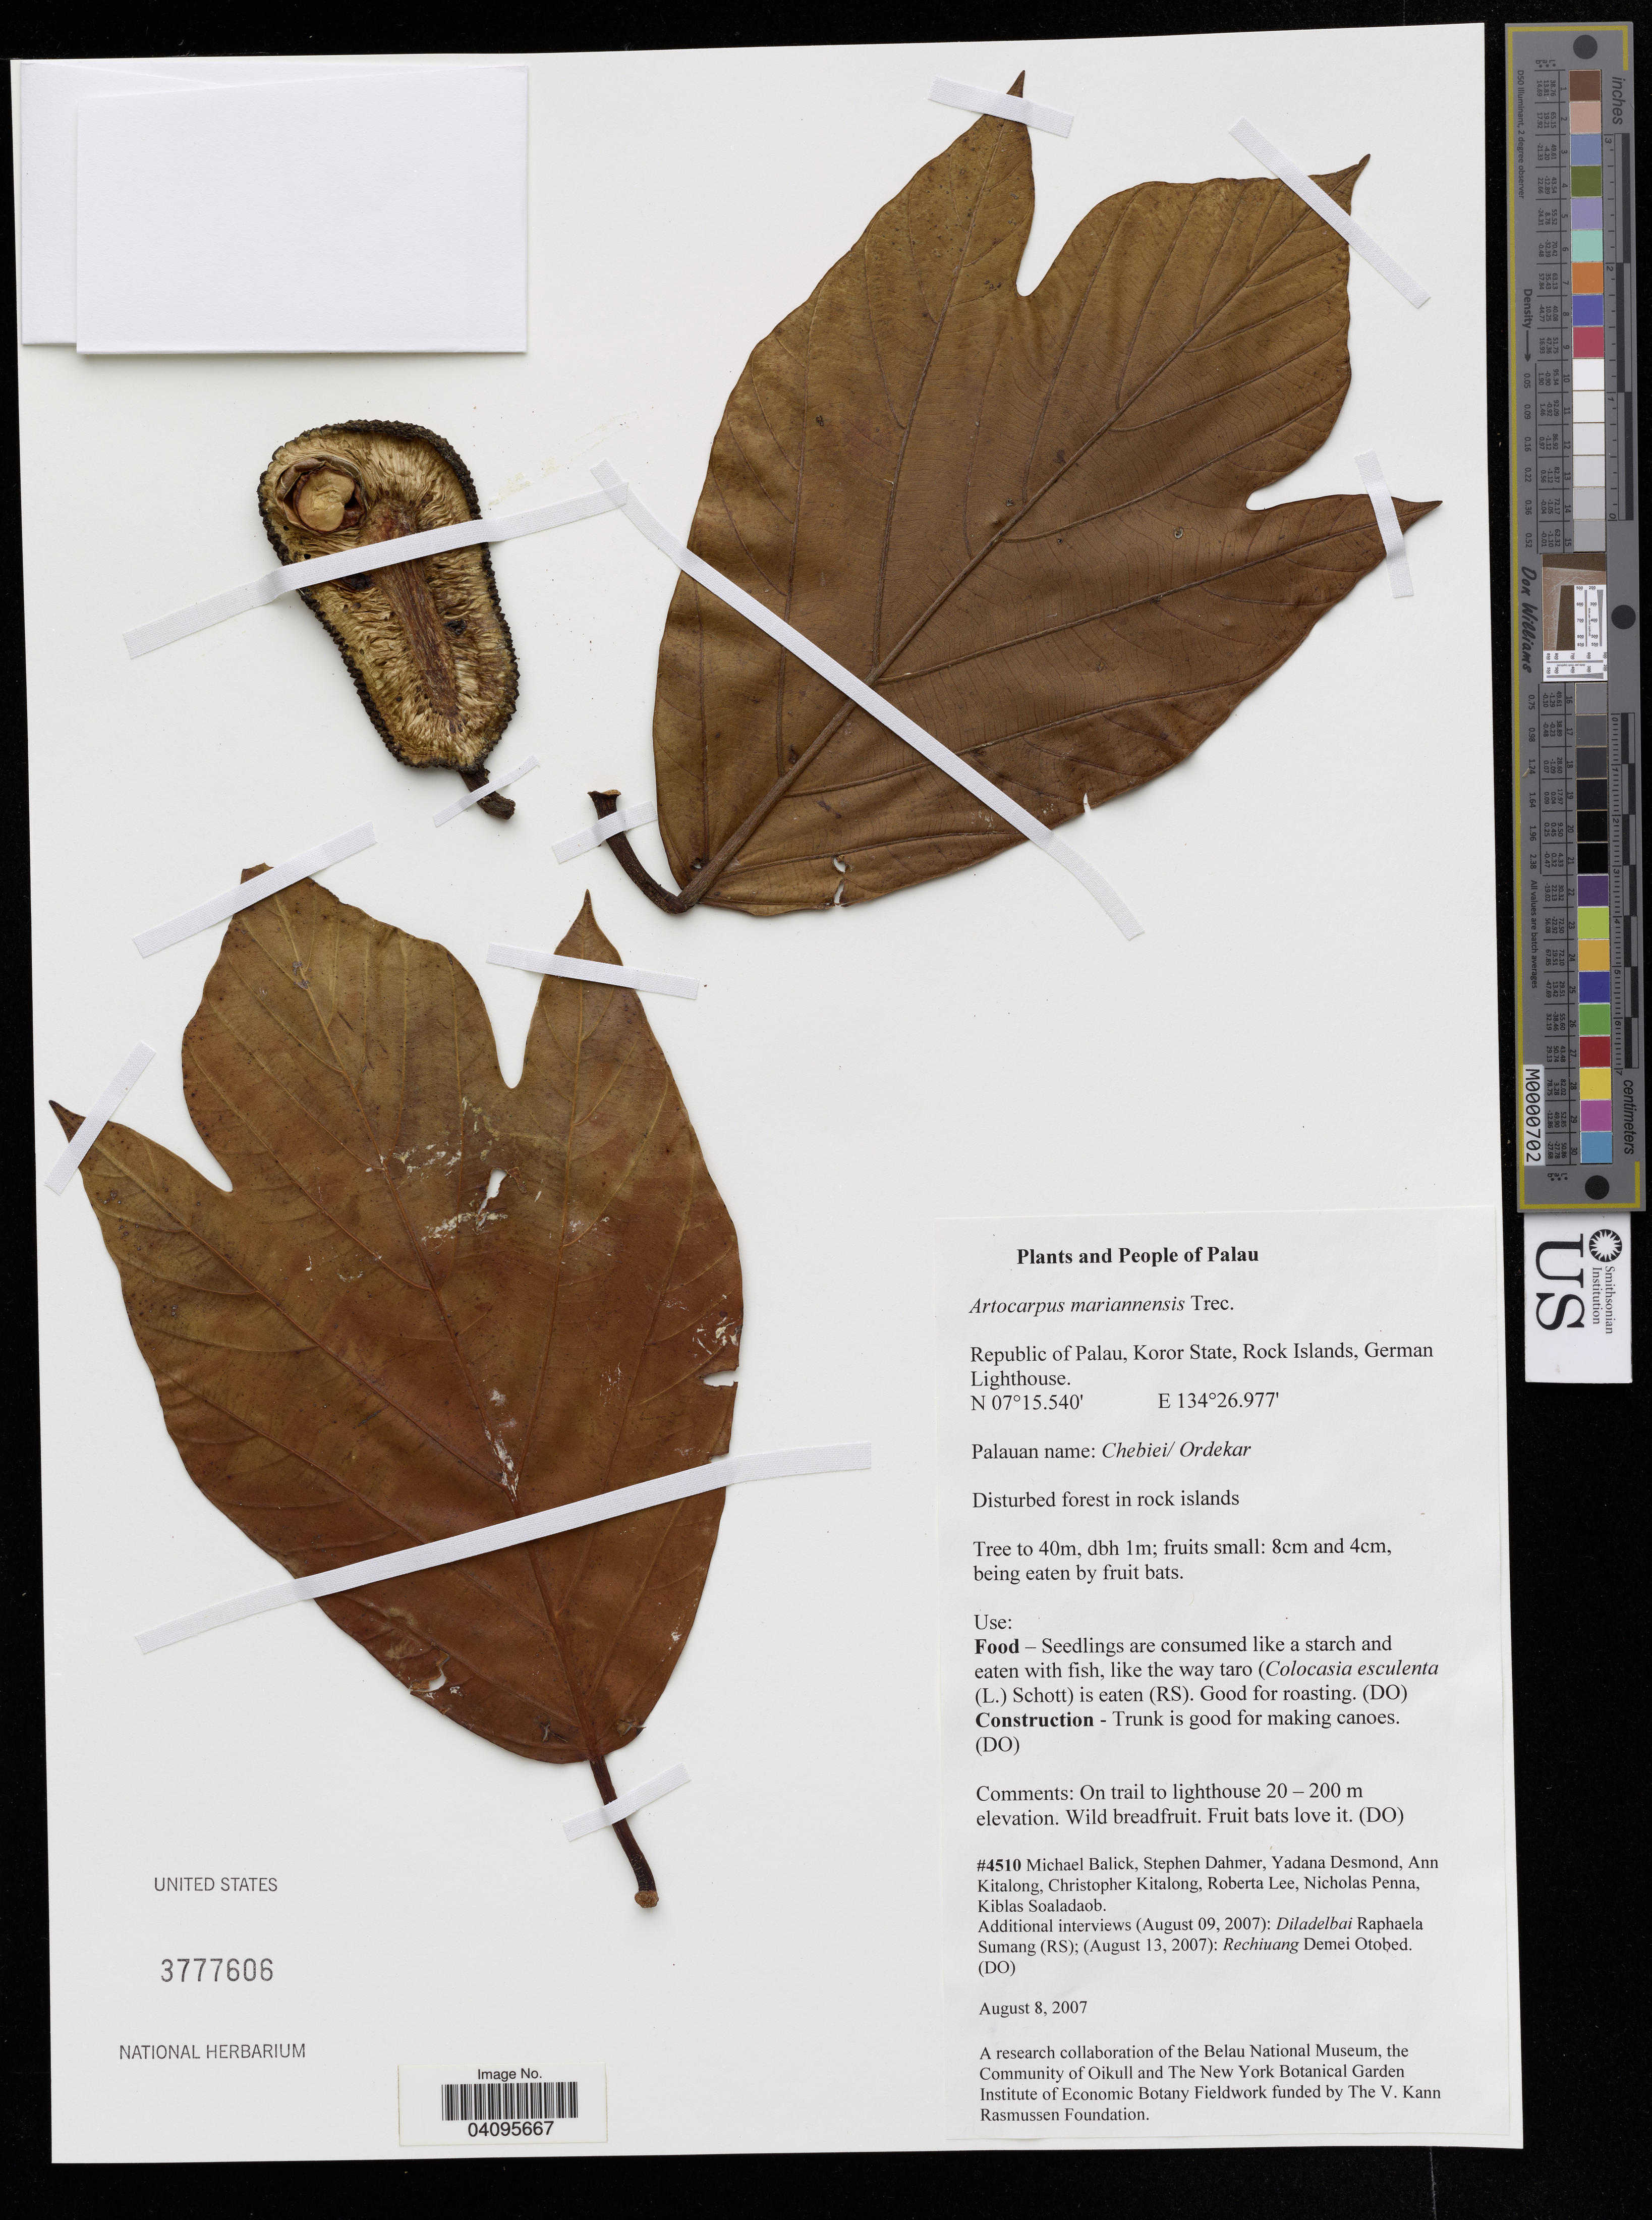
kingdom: Plantae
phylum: Tracheophyta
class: Magnoliopsida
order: Rosales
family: Moraceae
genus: Artocarpus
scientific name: Artocarpus mariannensis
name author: Trécul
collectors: M. J. Balick, S. Dahmer, Y. Desmond & C. Kitalong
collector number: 4510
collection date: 2007-08-08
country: Belau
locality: Republic of Palau, Koror State, Rock Islands, German Lighthouse.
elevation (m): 20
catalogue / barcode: US 3777606